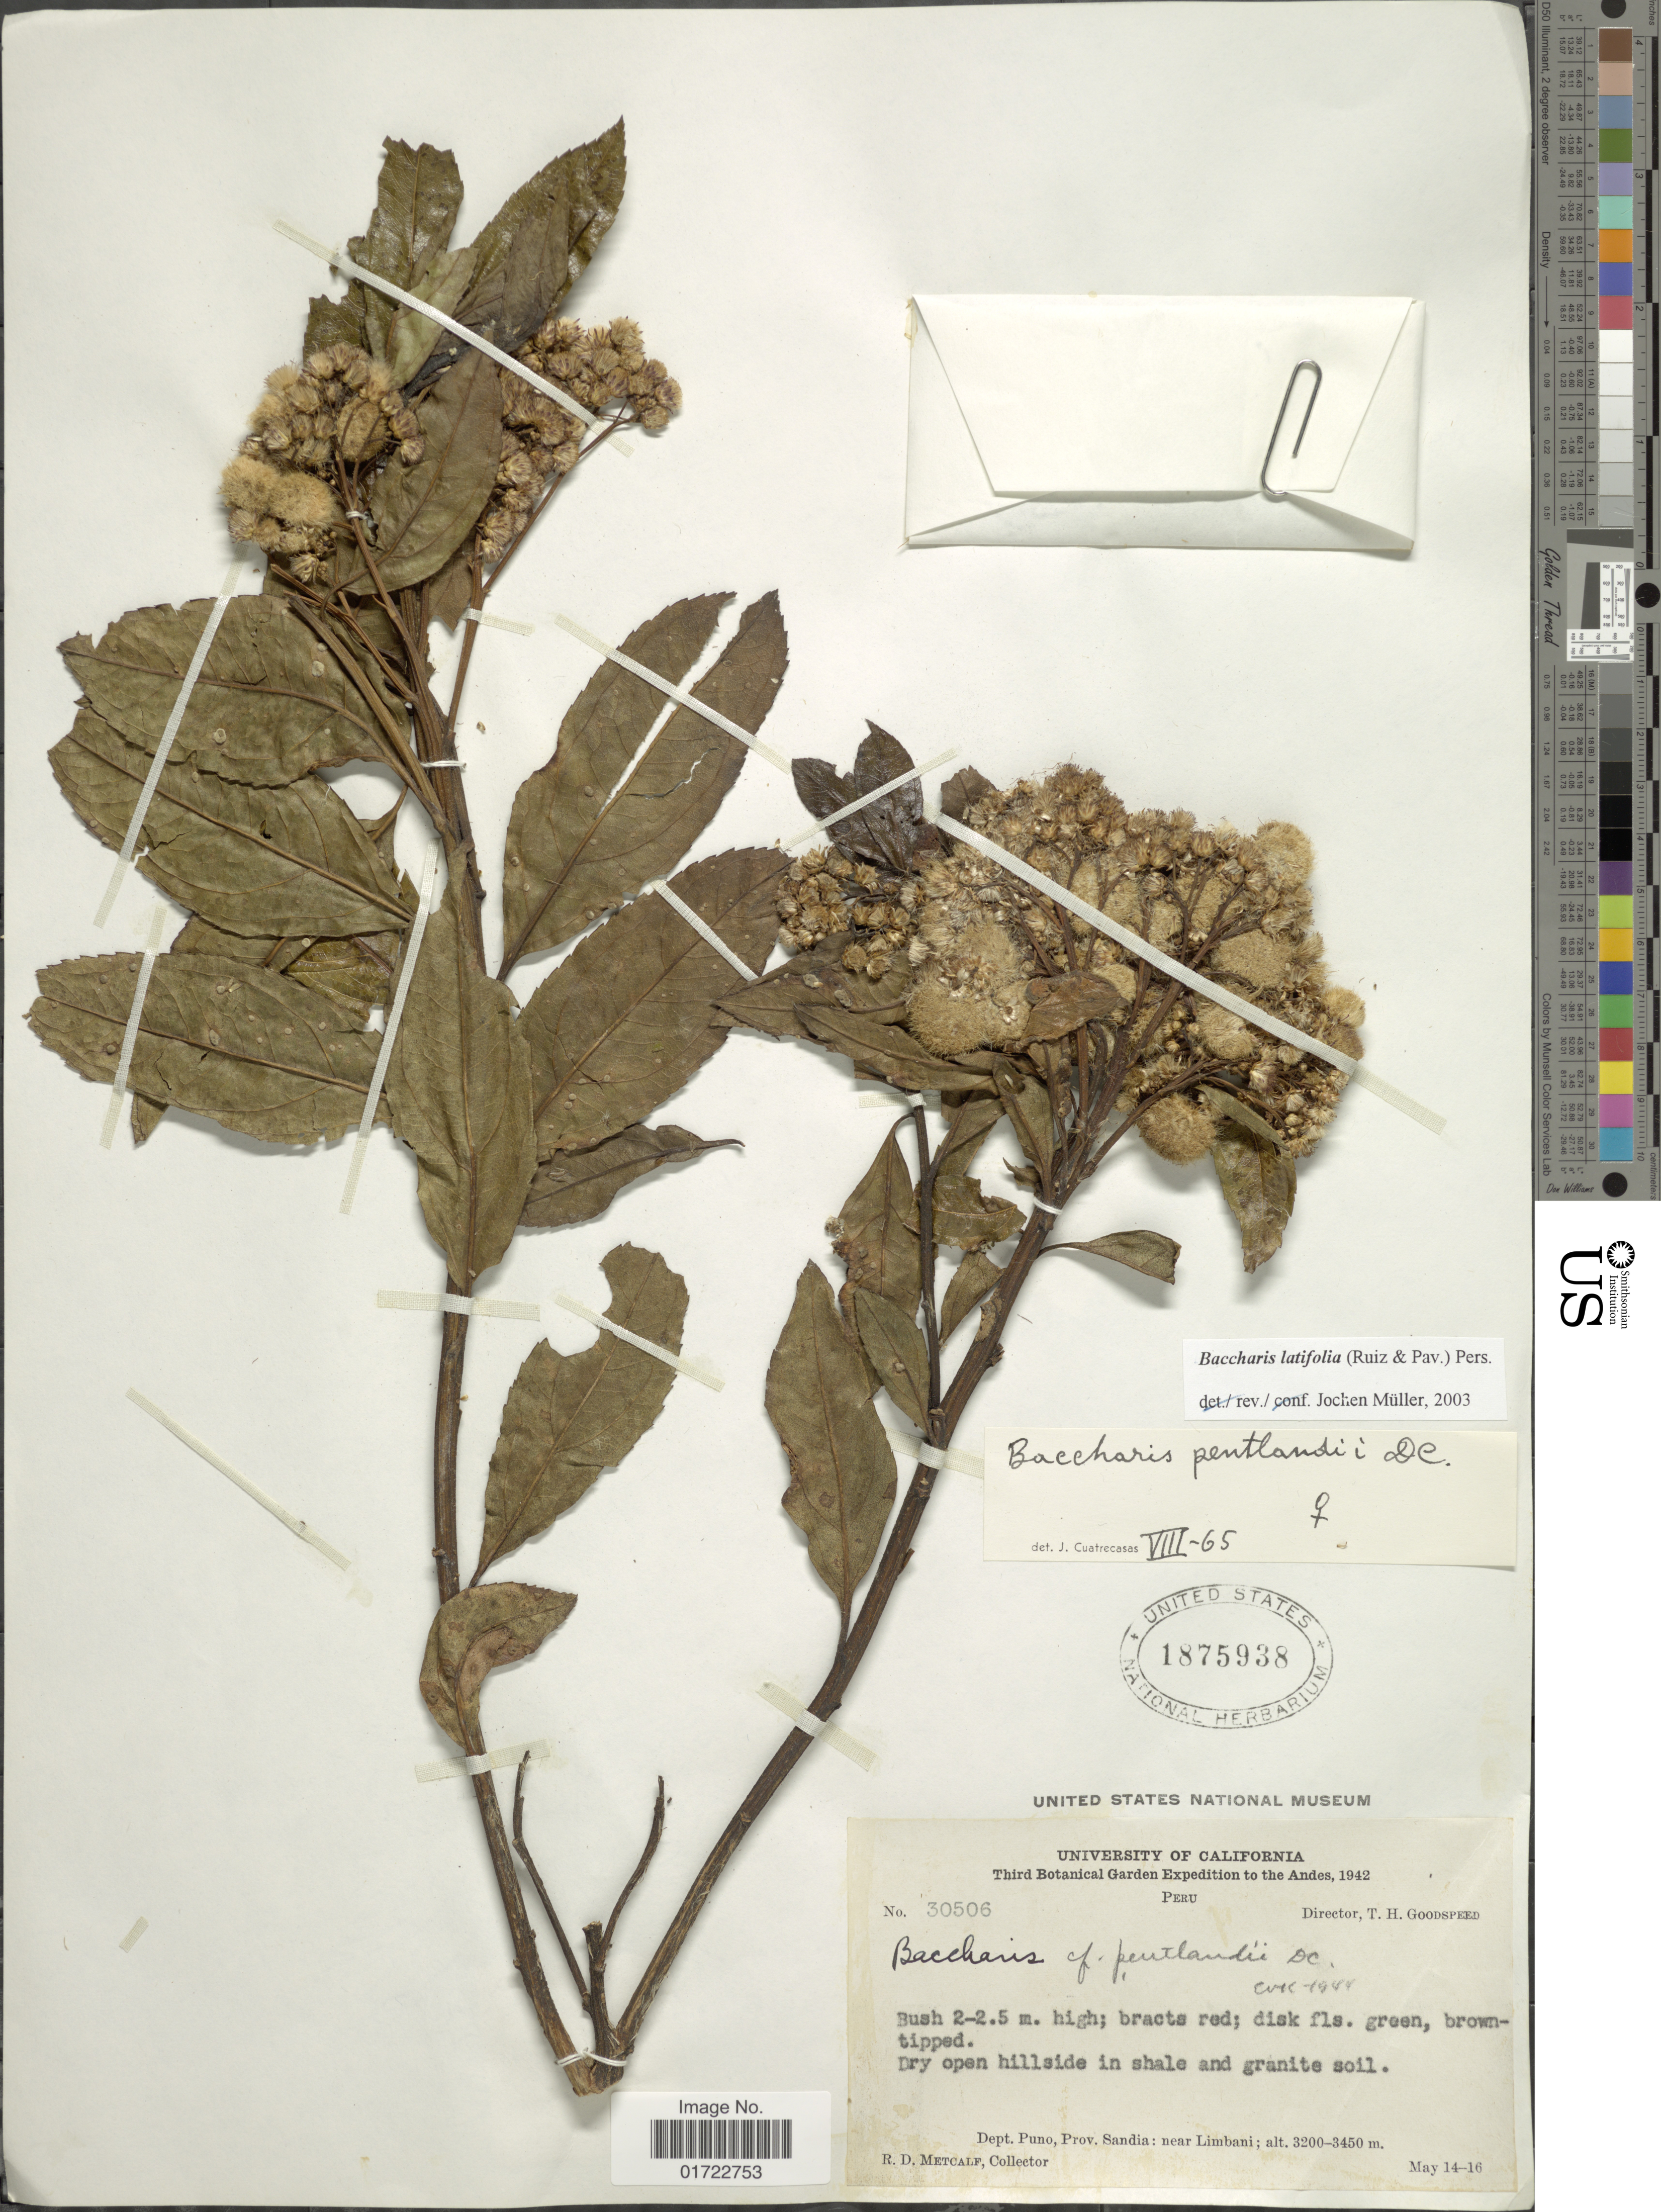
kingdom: Plantae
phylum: Tracheophyta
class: Magnoliopsida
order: Asterales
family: Asteraceae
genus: Baccharis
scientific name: Baccharis latifolia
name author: (Ruiz & Pav.) Pers.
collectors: R. D. Metcalf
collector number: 30506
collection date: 1942-05-14/1942-05-16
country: Peru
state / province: Puno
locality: Dept. Puno, Prov. Sandia: near Limbani.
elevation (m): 3200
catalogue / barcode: US 1875938